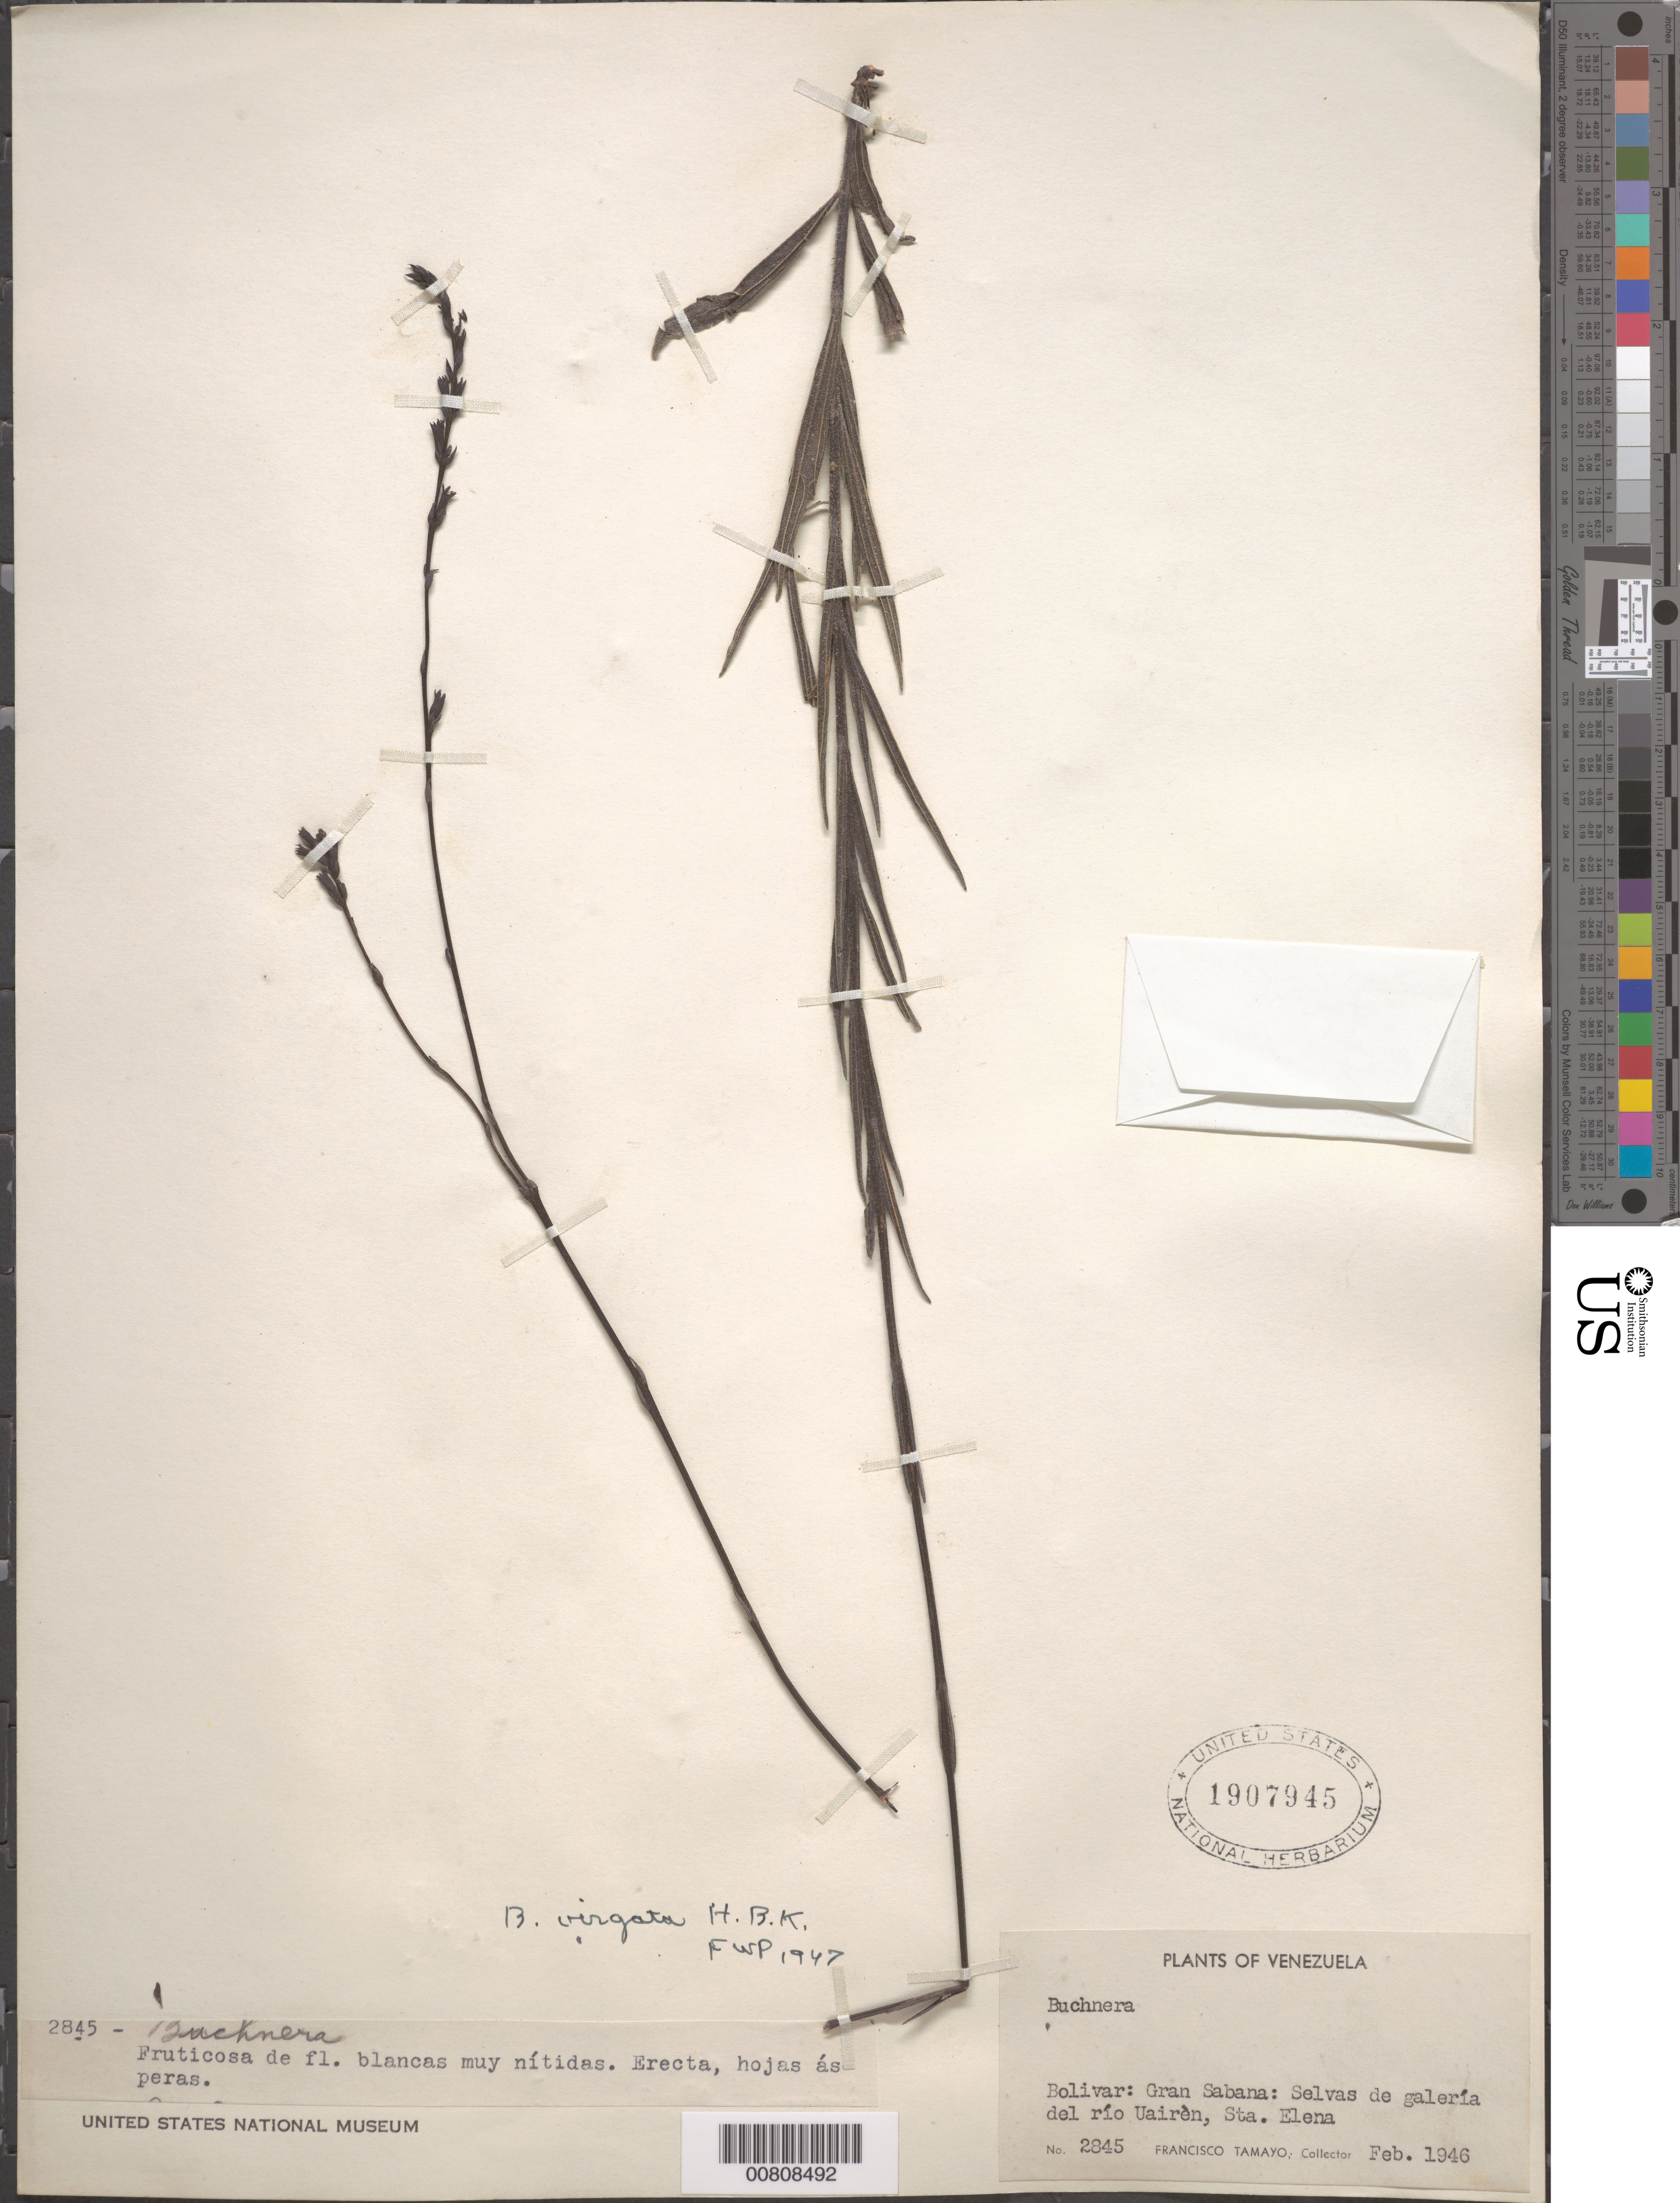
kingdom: Plantae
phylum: Tracheophyta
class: Magnoliopsida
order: Lamiales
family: Orobanchaceae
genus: Buchnera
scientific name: Buchnera virgata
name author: Kunth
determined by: Pennell, F. W.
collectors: F. Tamayo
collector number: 2845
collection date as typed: Feb-46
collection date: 1946-02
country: Venezuela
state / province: Bolívar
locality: Gran Sabana, Sta. Elena, Río Uairén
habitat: Selvas de galería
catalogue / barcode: US 19077945